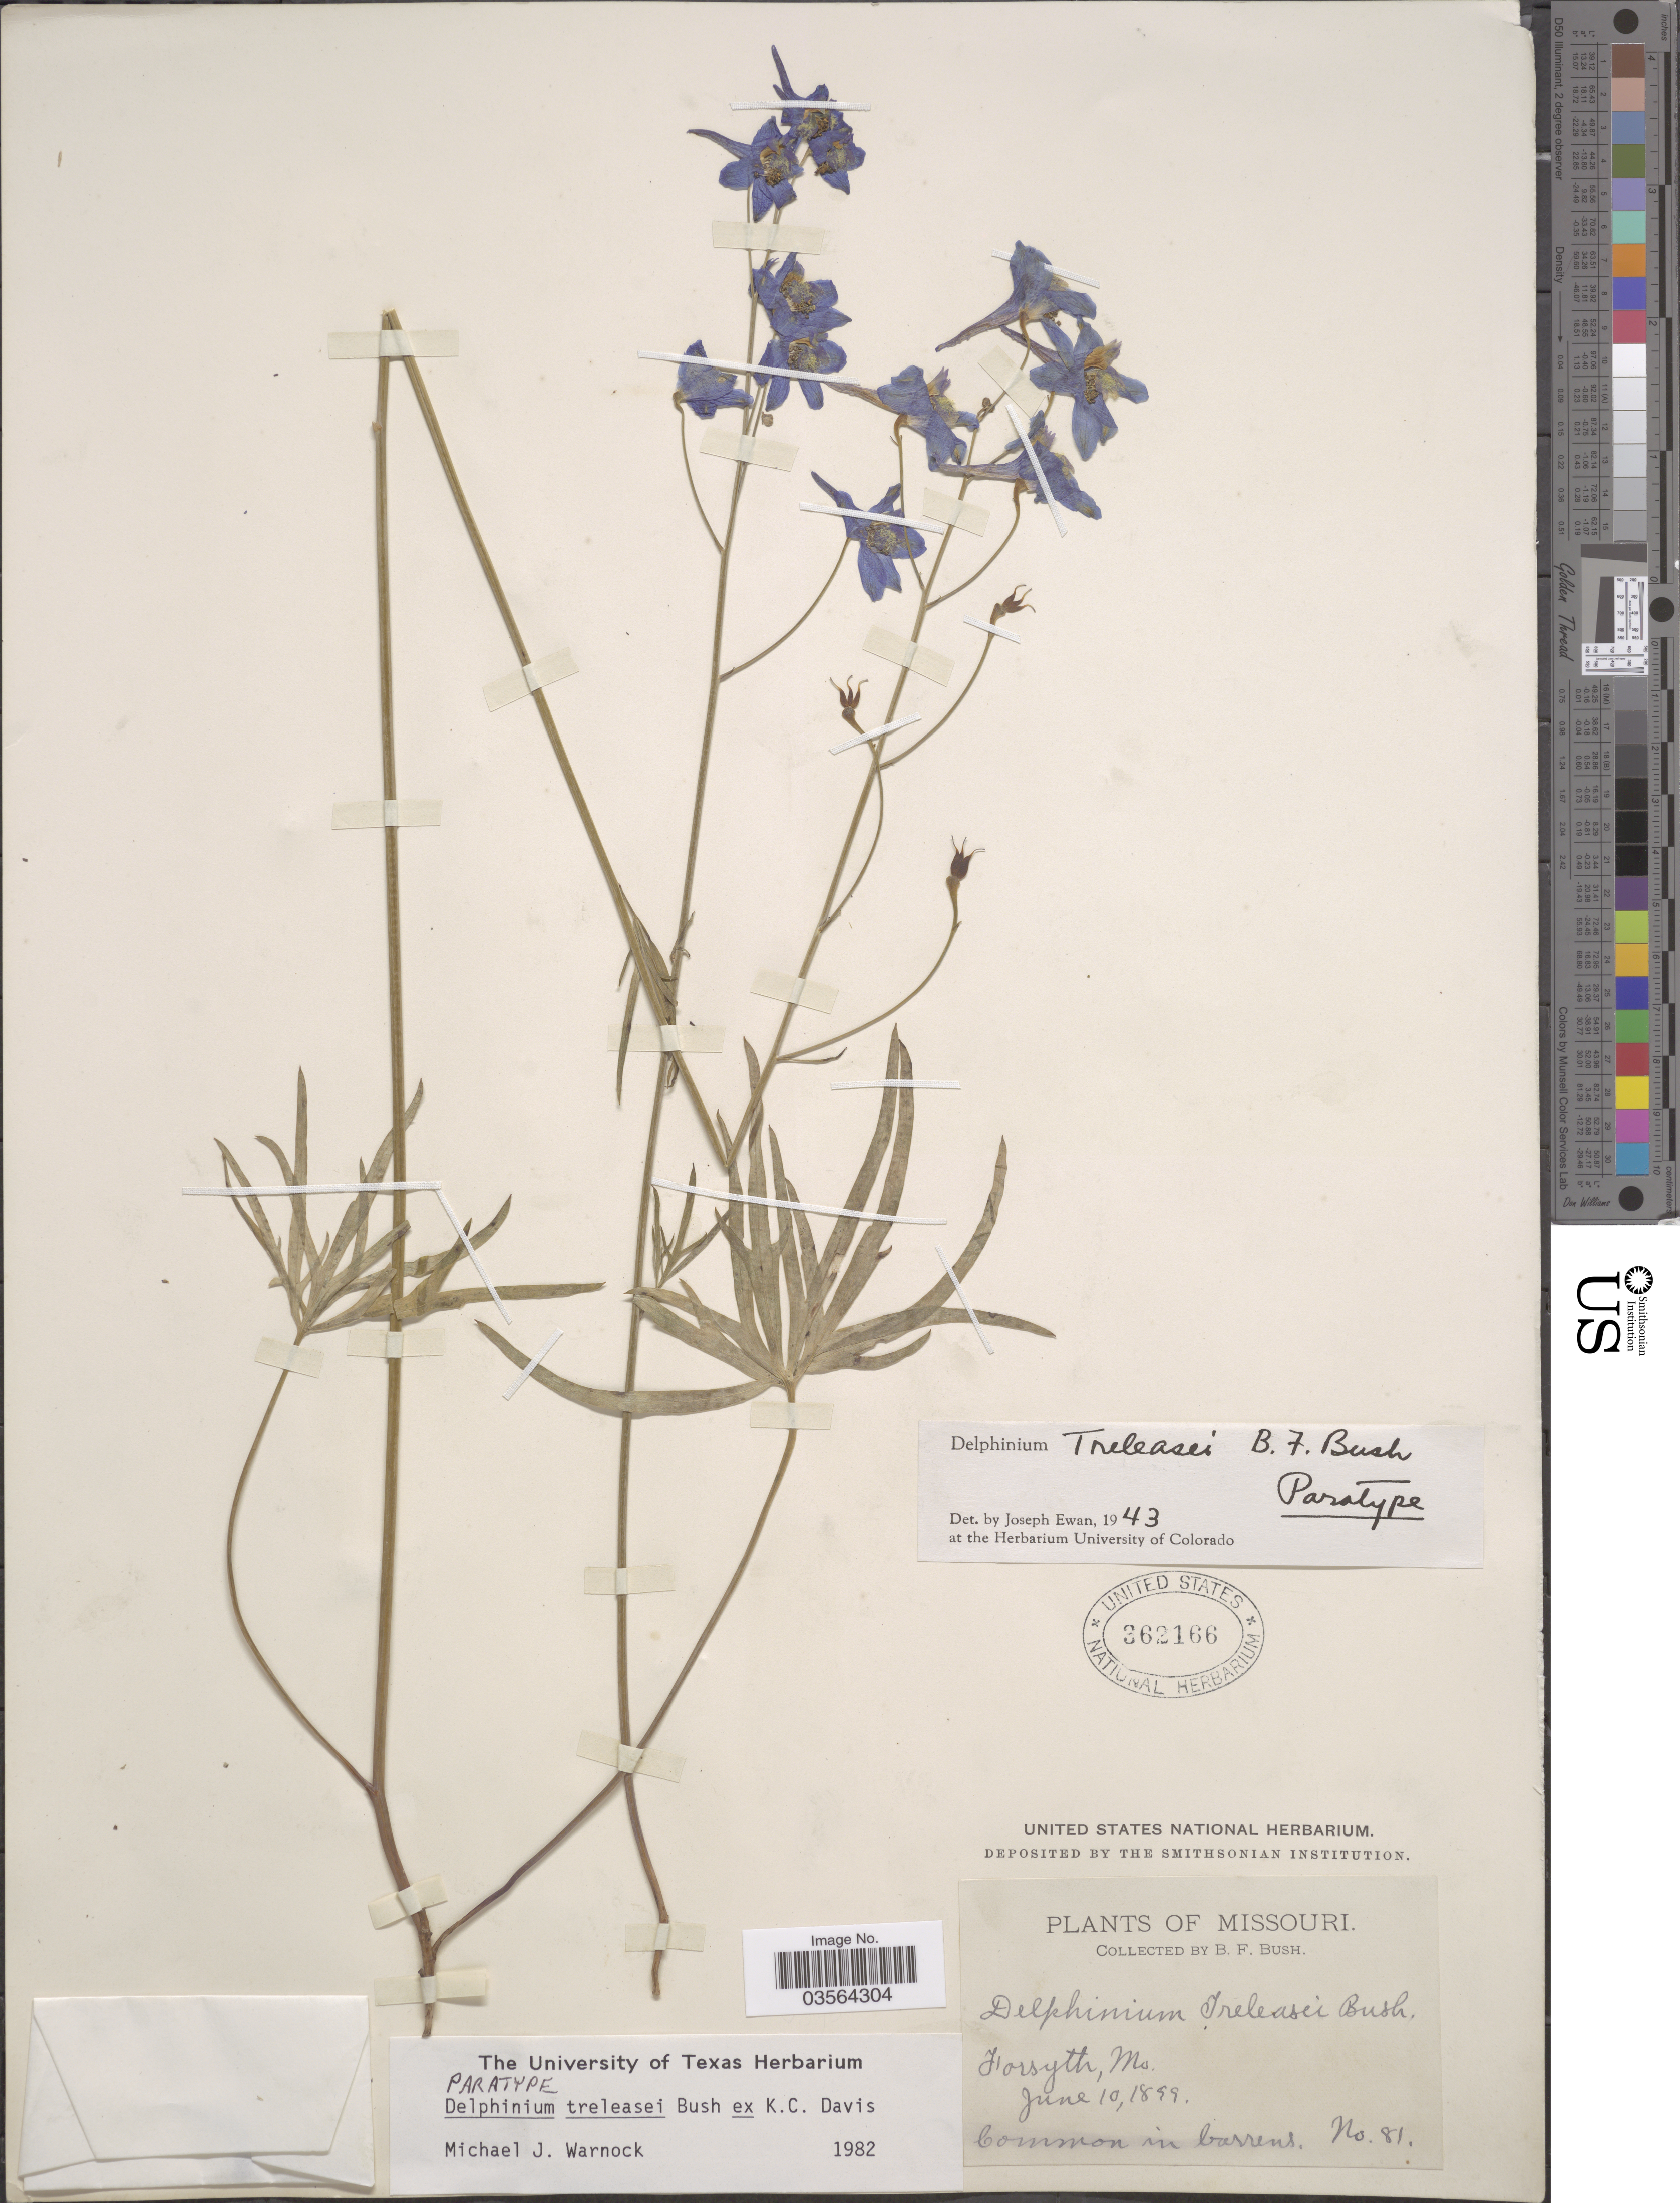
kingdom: Plantae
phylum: Tracheophyta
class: Magnoliopsida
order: Ranunculales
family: Ranunculaceae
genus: Delphinium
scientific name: Delphinium treleasei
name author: Bush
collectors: B. F. Bush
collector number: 81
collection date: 1899-06-10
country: United States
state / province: Missouri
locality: Forsyth.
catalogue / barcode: US 362166